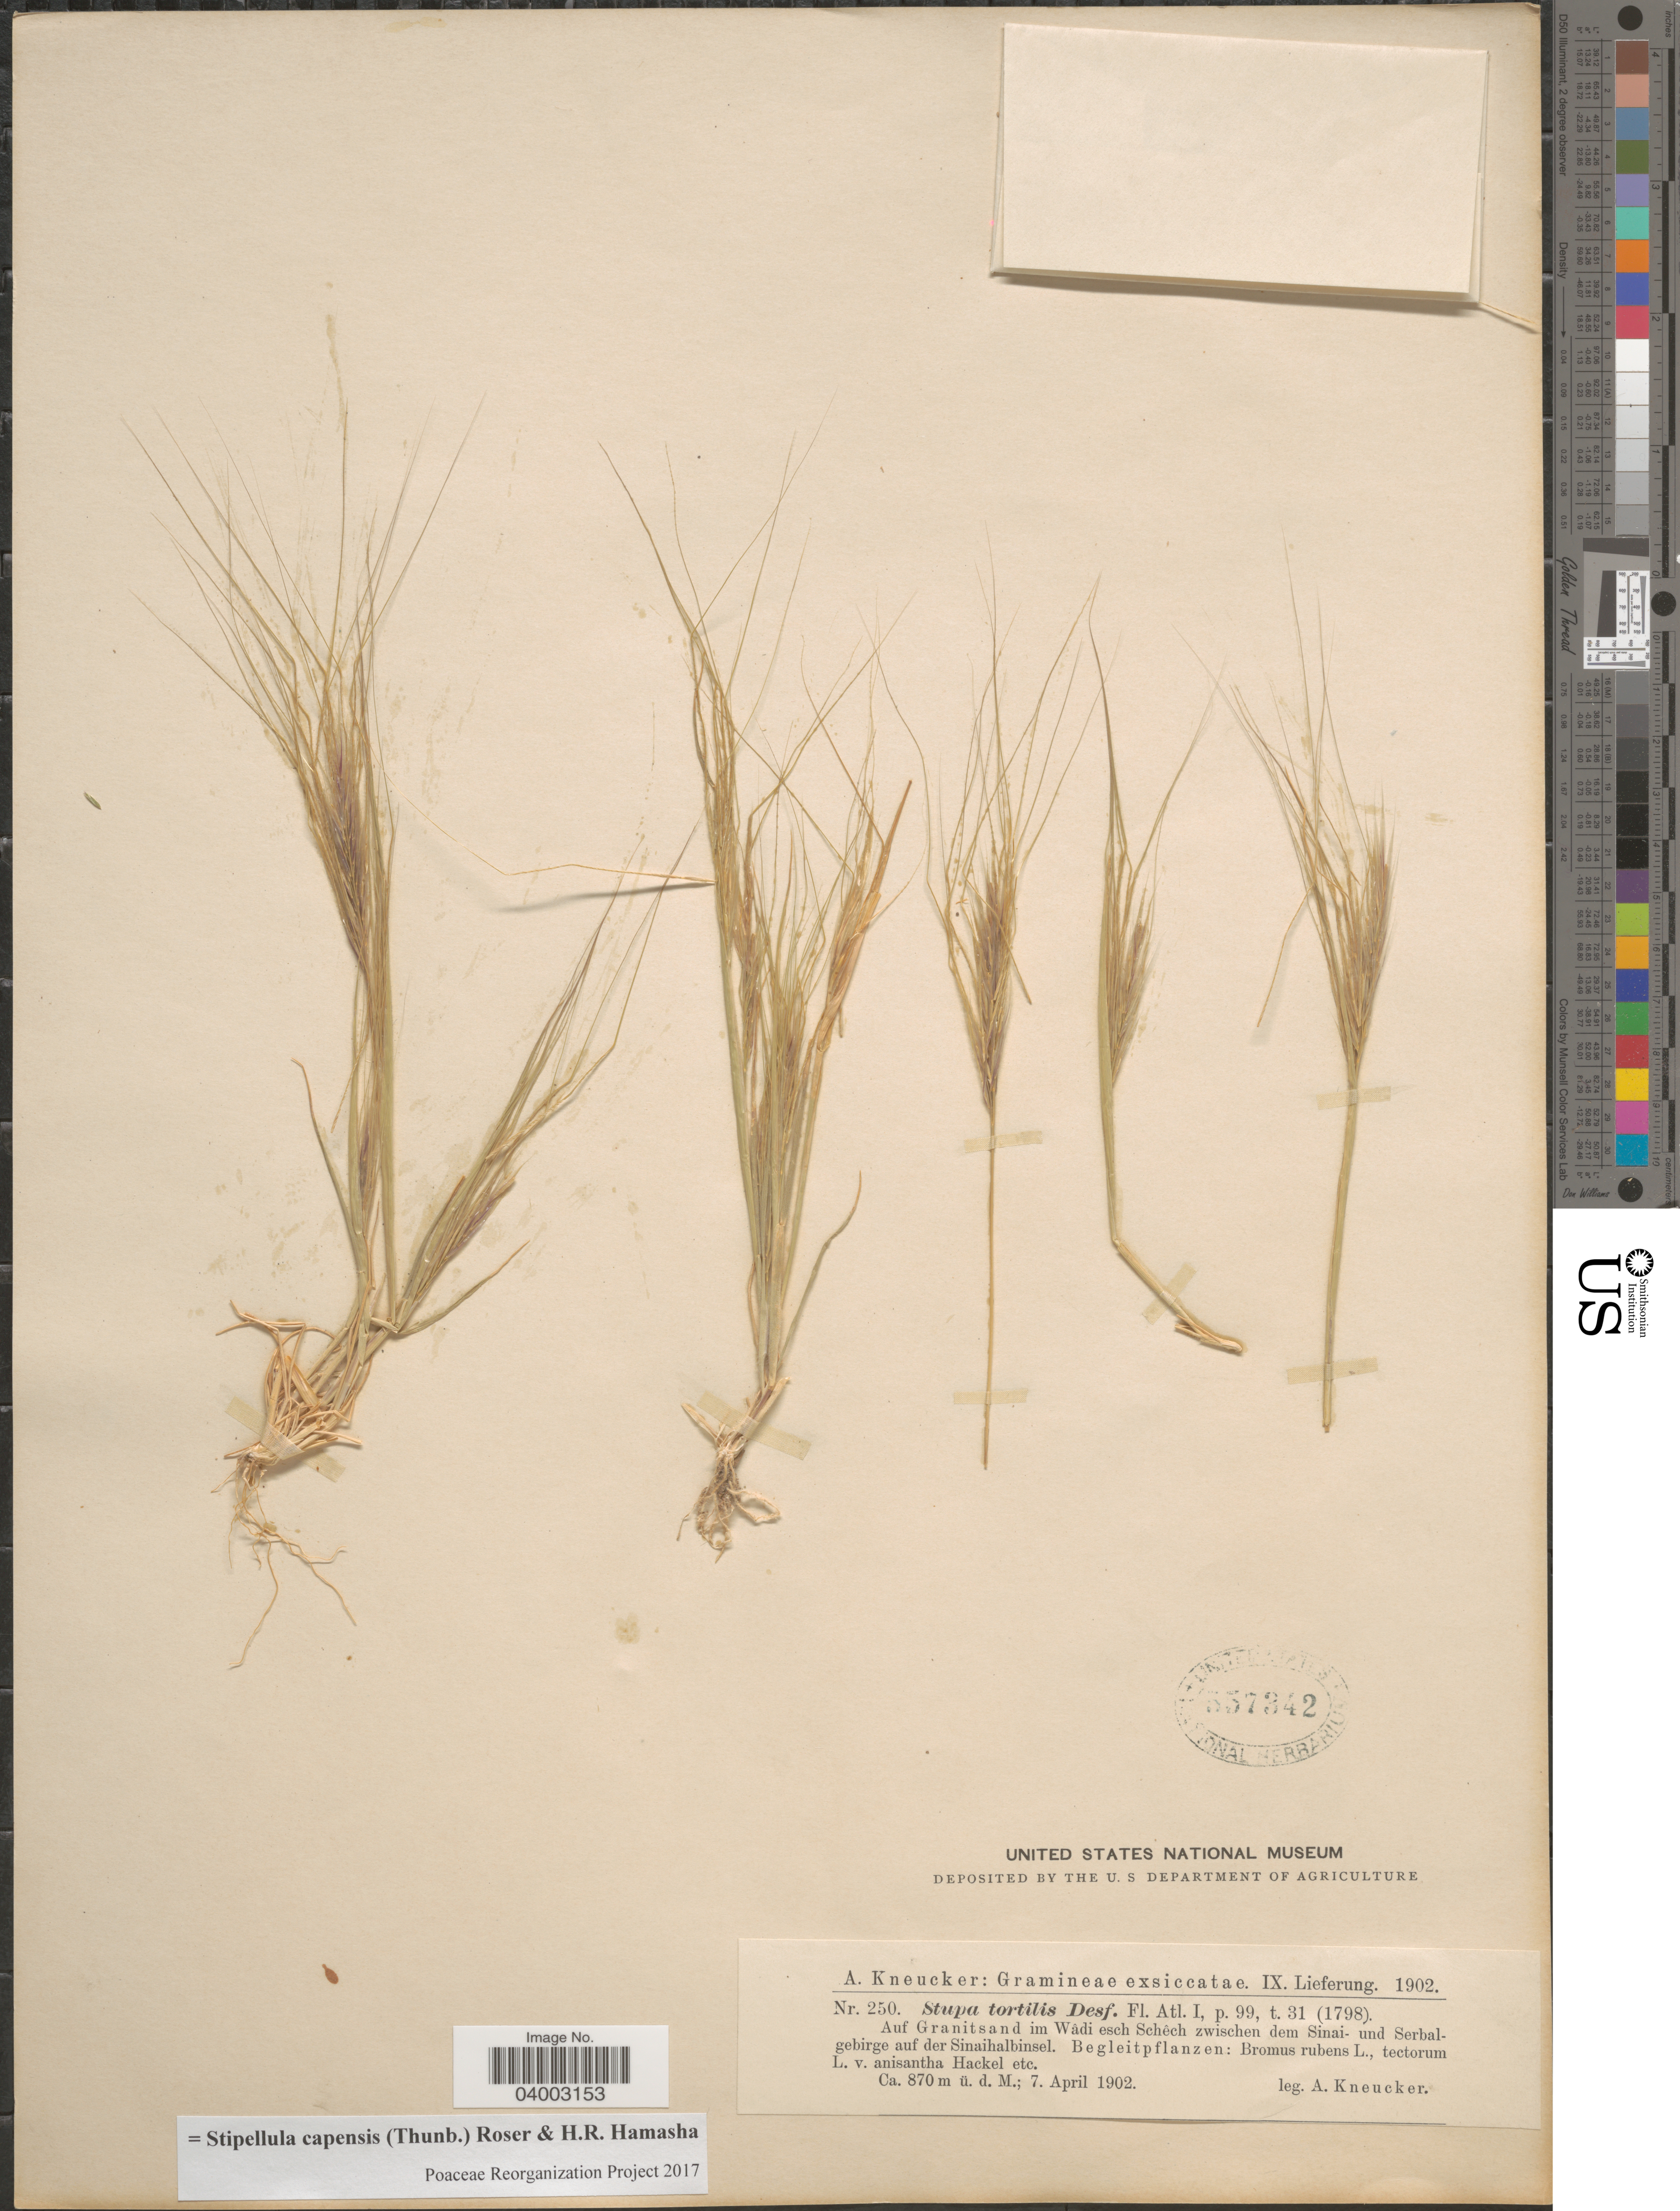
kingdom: Plantae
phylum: Tracheophyta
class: Liliopsida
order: Poales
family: Poaceae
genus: Stipellula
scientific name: Stipellula capensis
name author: (Thunb.) Röser & H. R. Hamasha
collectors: A. Kneucker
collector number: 250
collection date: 1902-04-07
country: Egypt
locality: Auf Granitsand im Wâdi esch Schêch zwischen dem Sinai- und Serbalgebirge auf der Sinaihalbinsel.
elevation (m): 870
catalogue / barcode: US 557342